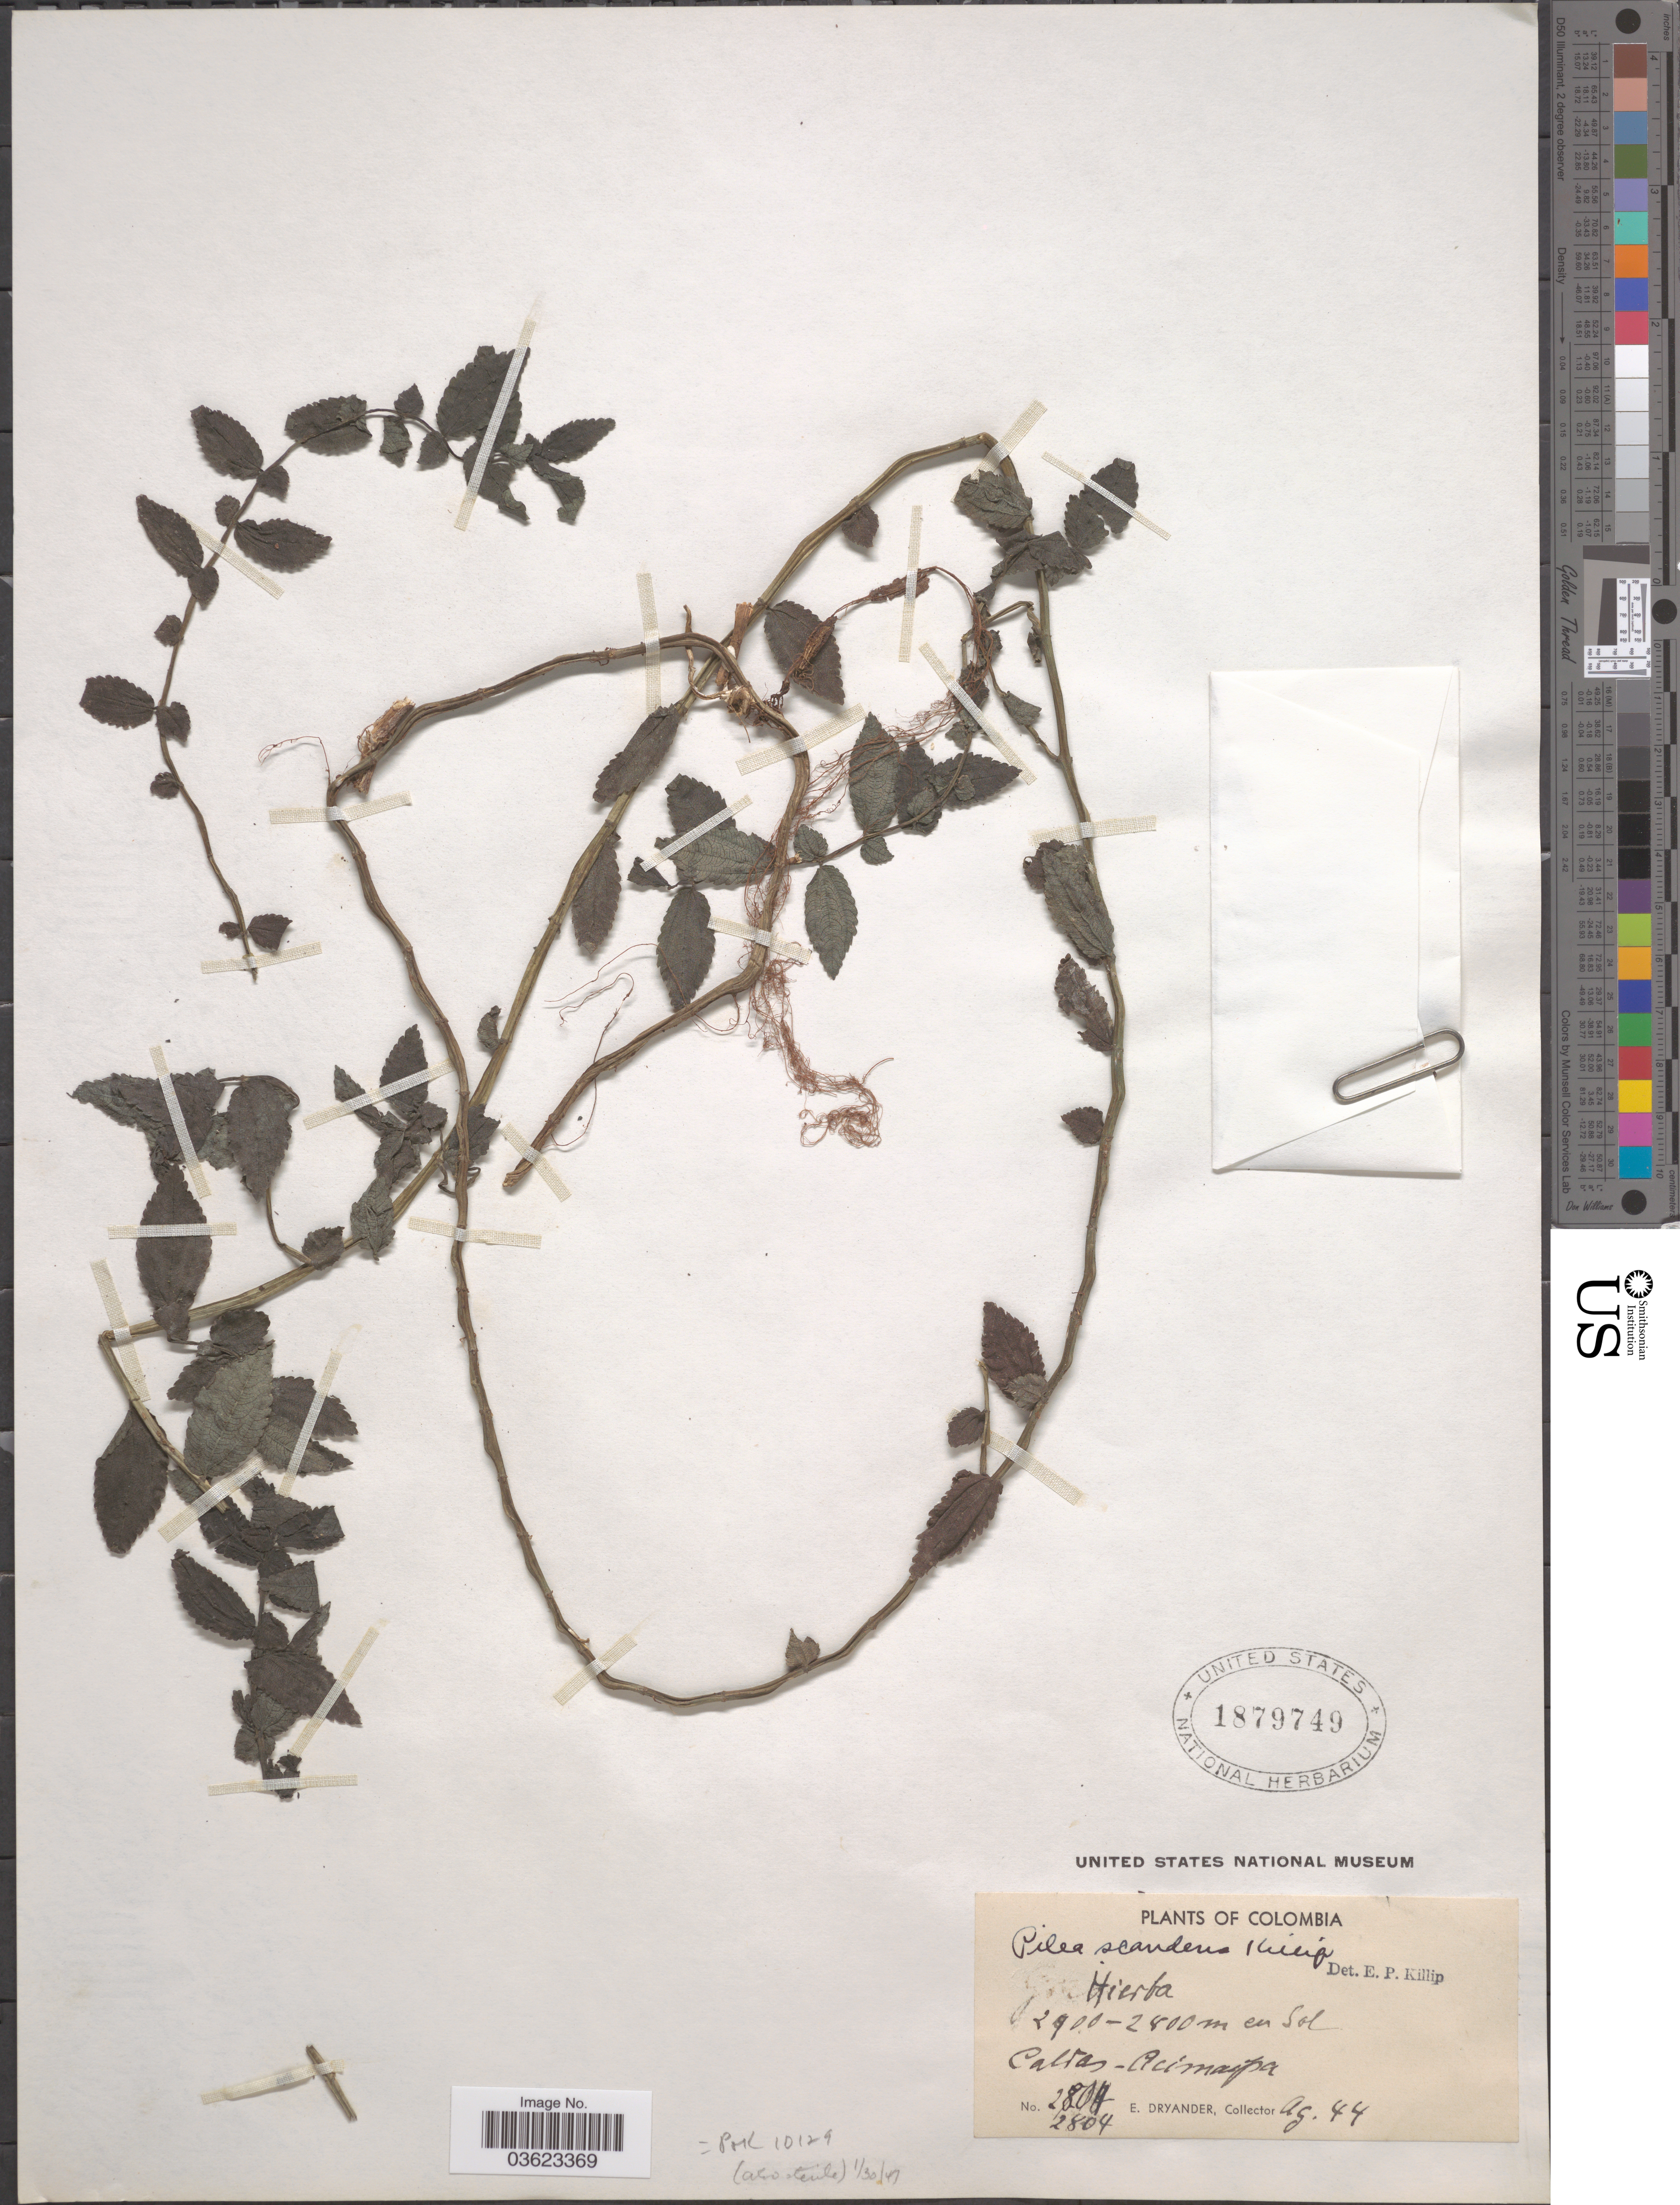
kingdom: Plantae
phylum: Tracheophyta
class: Magnoliopsida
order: Rosales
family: Urticaceae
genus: Pilea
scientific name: Pilea scandens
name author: Killip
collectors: E. Dryander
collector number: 2804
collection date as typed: Transcribed d/m/y: /8/44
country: Colombia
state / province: Caldas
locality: Acimaipa.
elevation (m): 2700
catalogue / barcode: US 1879749